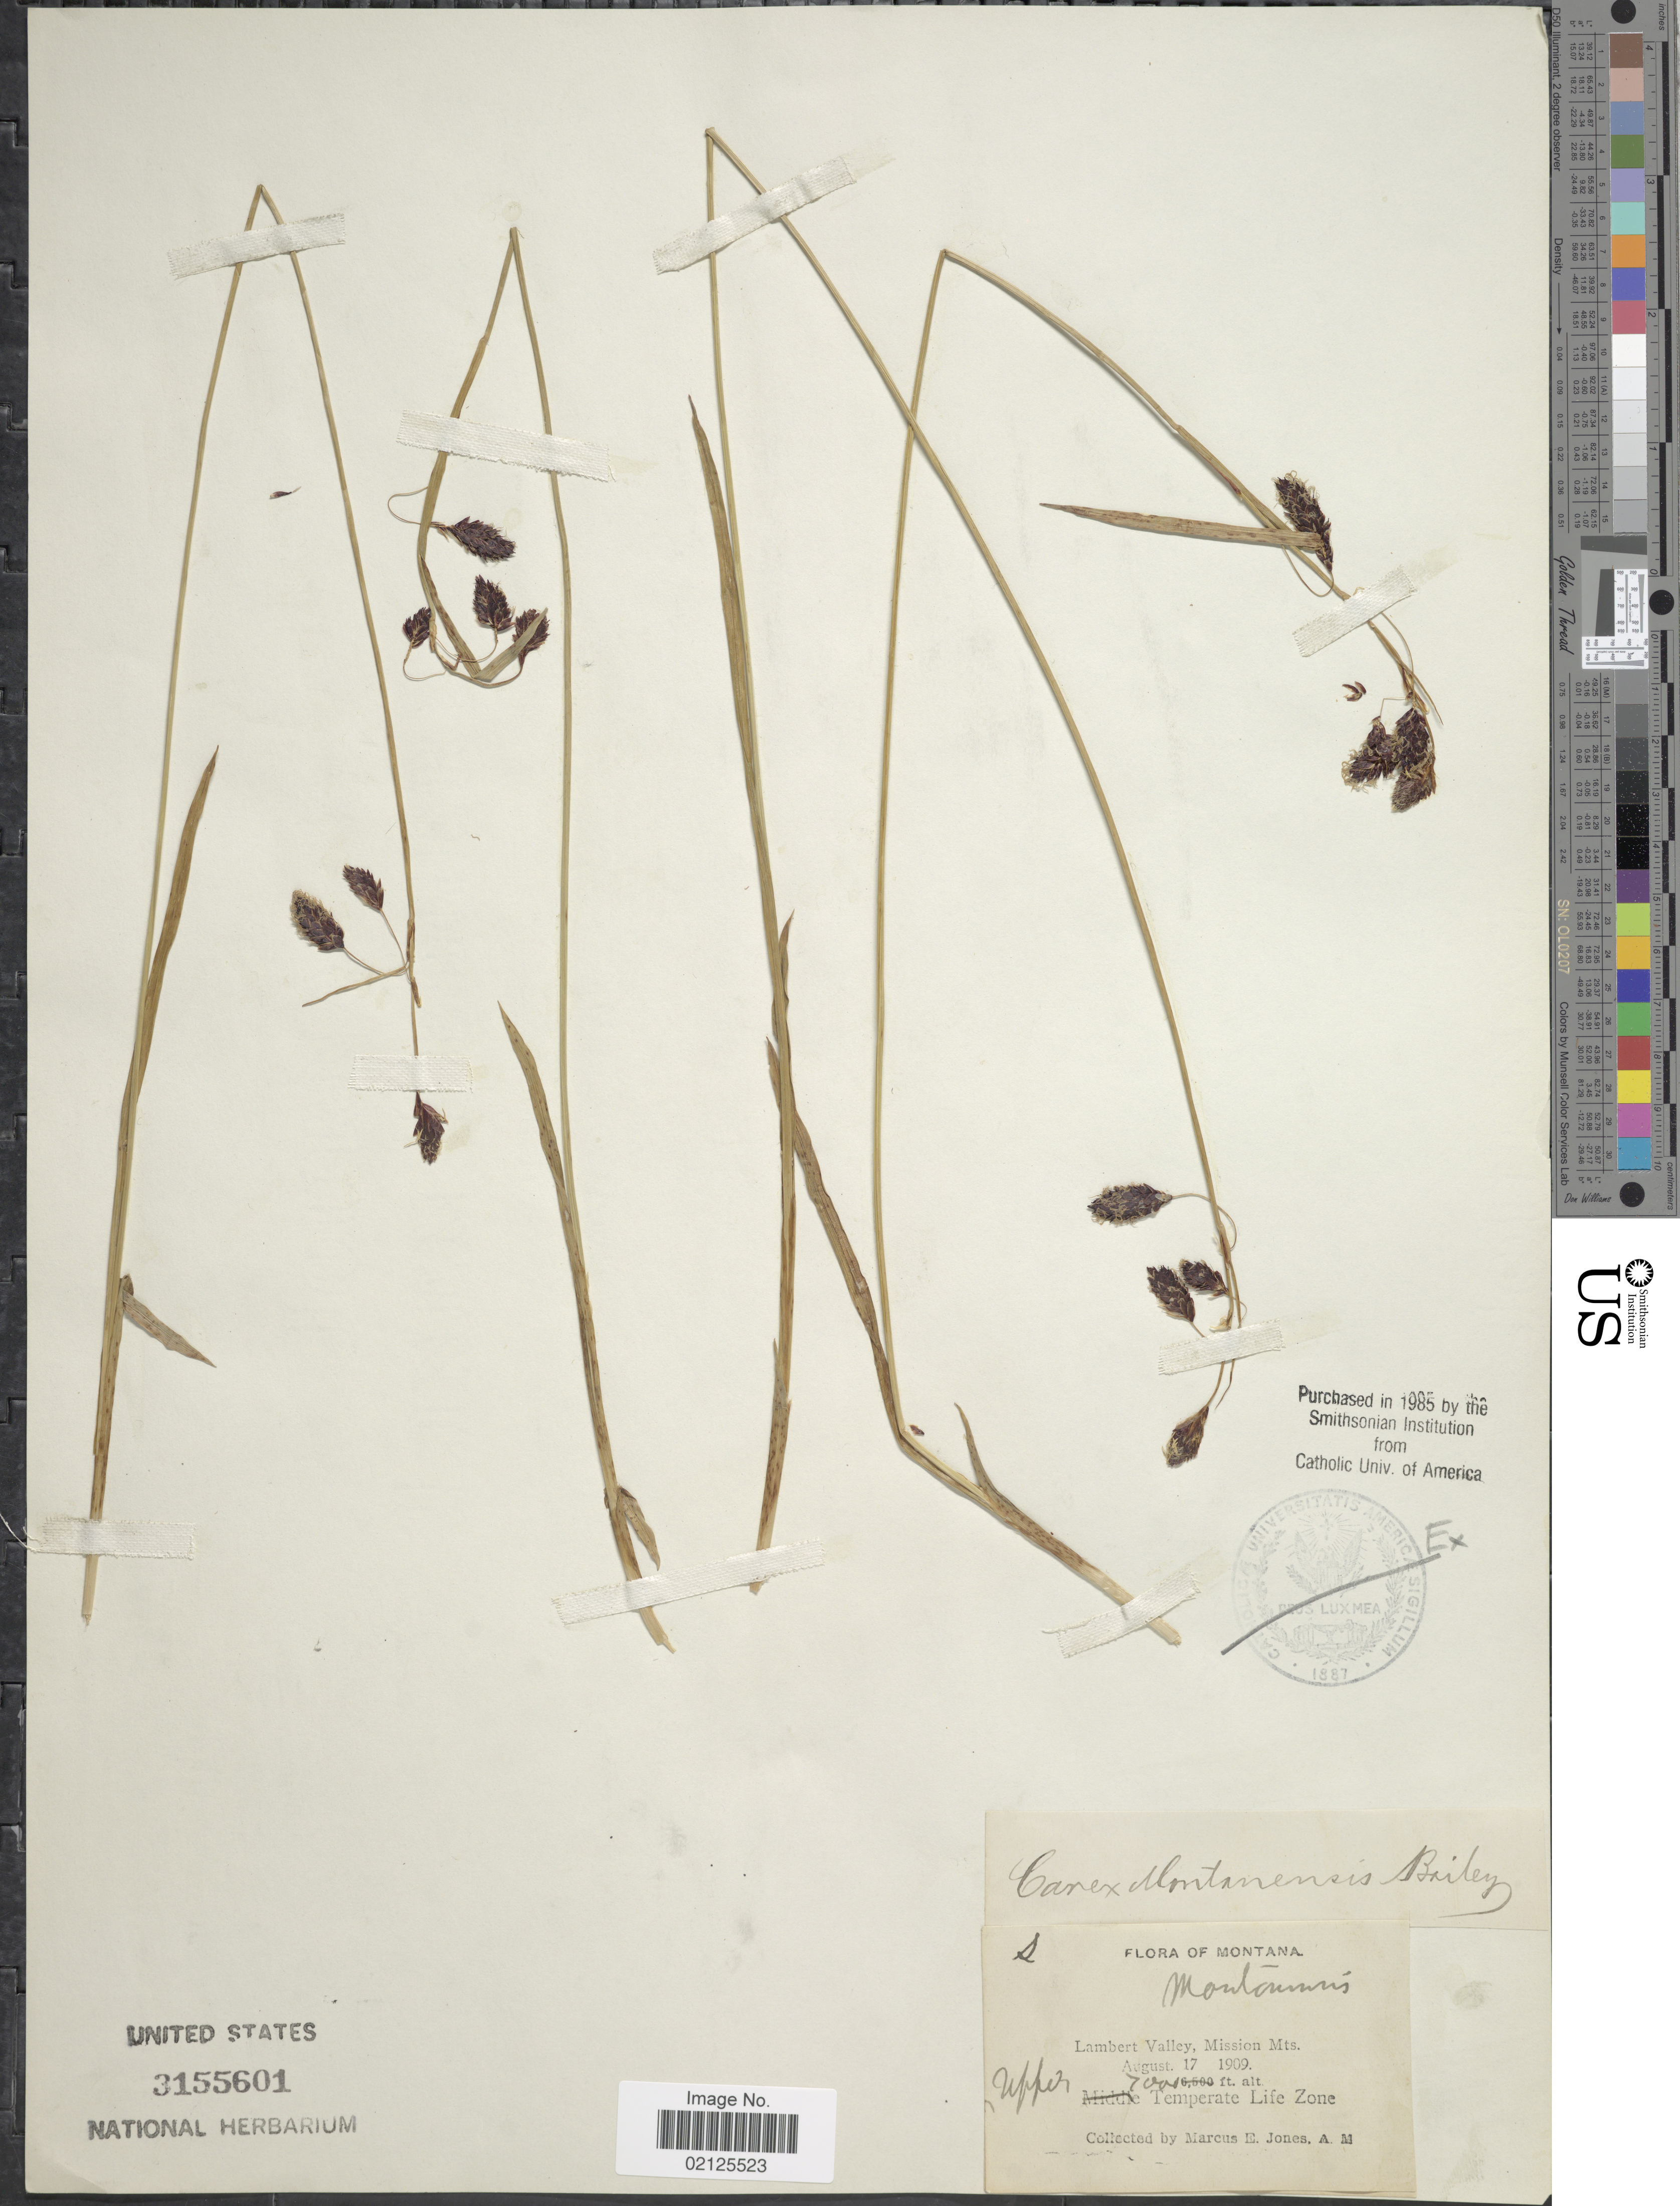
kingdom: Plantae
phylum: Tracheophyta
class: Liliopsida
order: Poales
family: Cyperaceae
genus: Carex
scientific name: Carex podocarpa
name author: R. Br.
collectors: M. E. Jones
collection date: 1909-08-17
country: United States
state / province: Montana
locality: Lambert Valley, Mission Mts, Upper Temperate Life Zone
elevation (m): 2134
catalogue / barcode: US 3155601